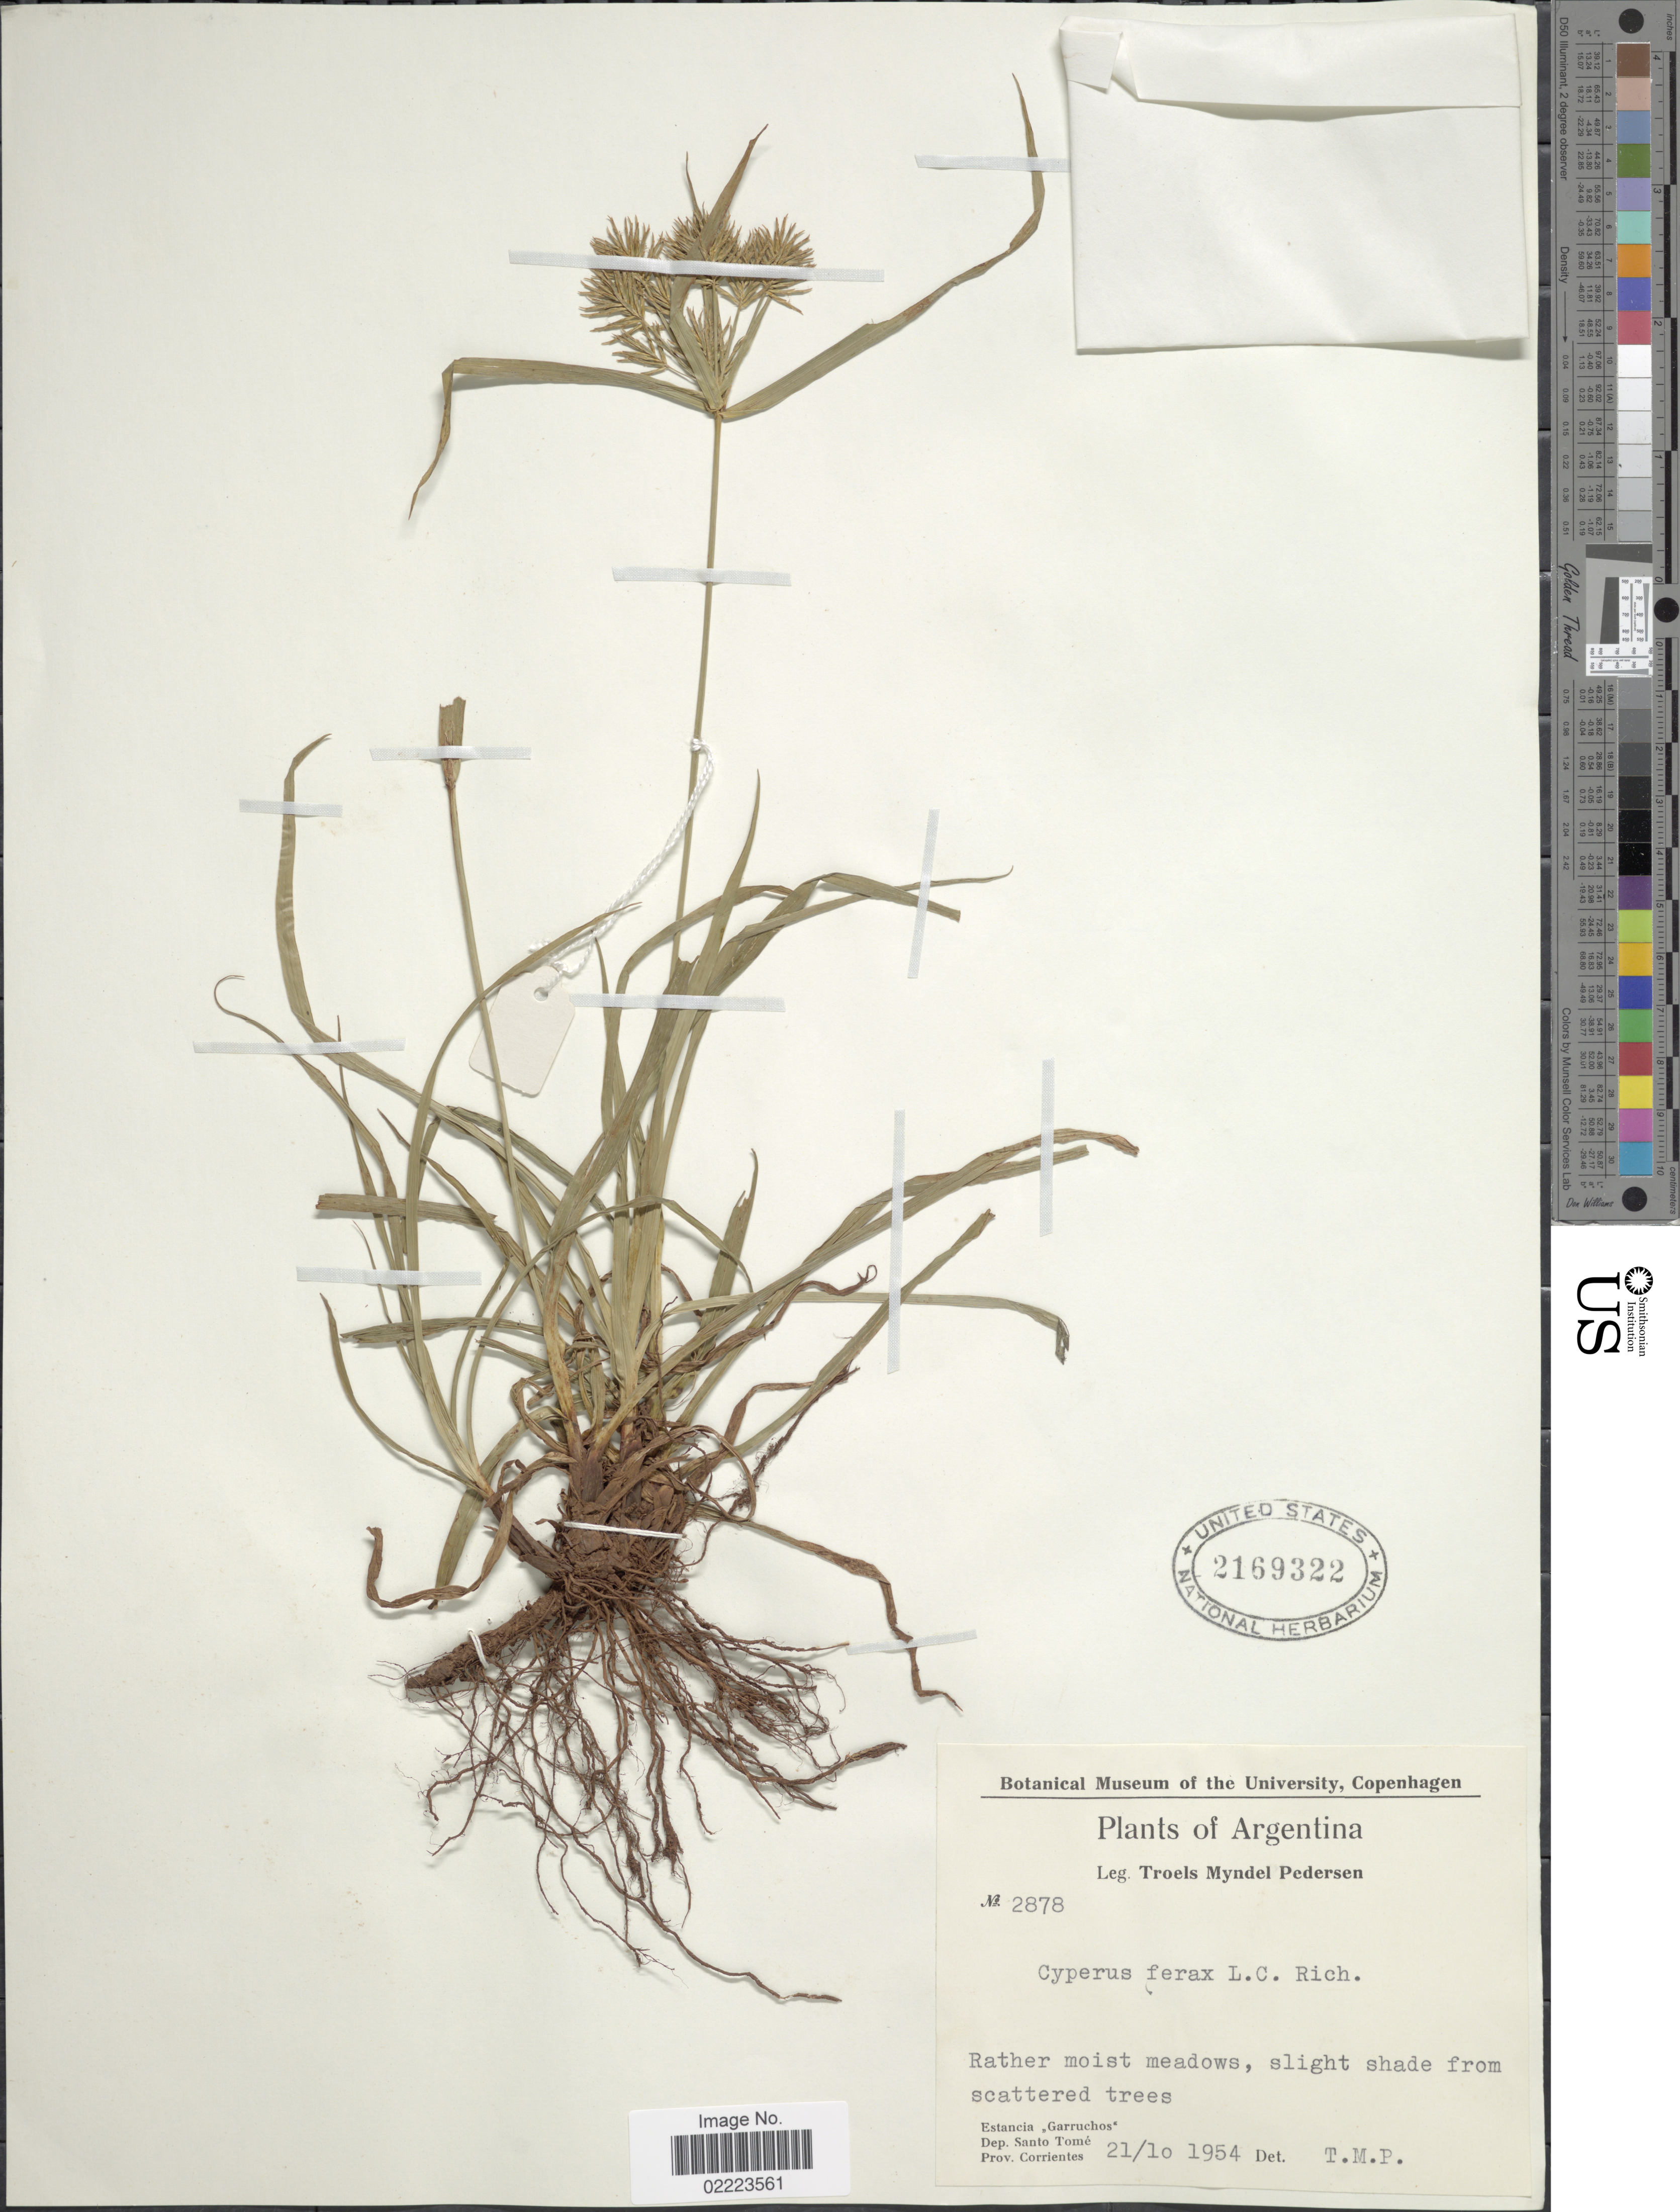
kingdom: Plantae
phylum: Tracheophyta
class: Liliopsida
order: Poales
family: Cyperaceae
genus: Cyperus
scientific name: Cyperus odoratus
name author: L.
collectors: T. Pederson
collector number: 2878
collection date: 1954-10-21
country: Argentina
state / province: Corrientes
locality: Estancia Garruchos. Dep. Santo Tome.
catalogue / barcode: US 2169322